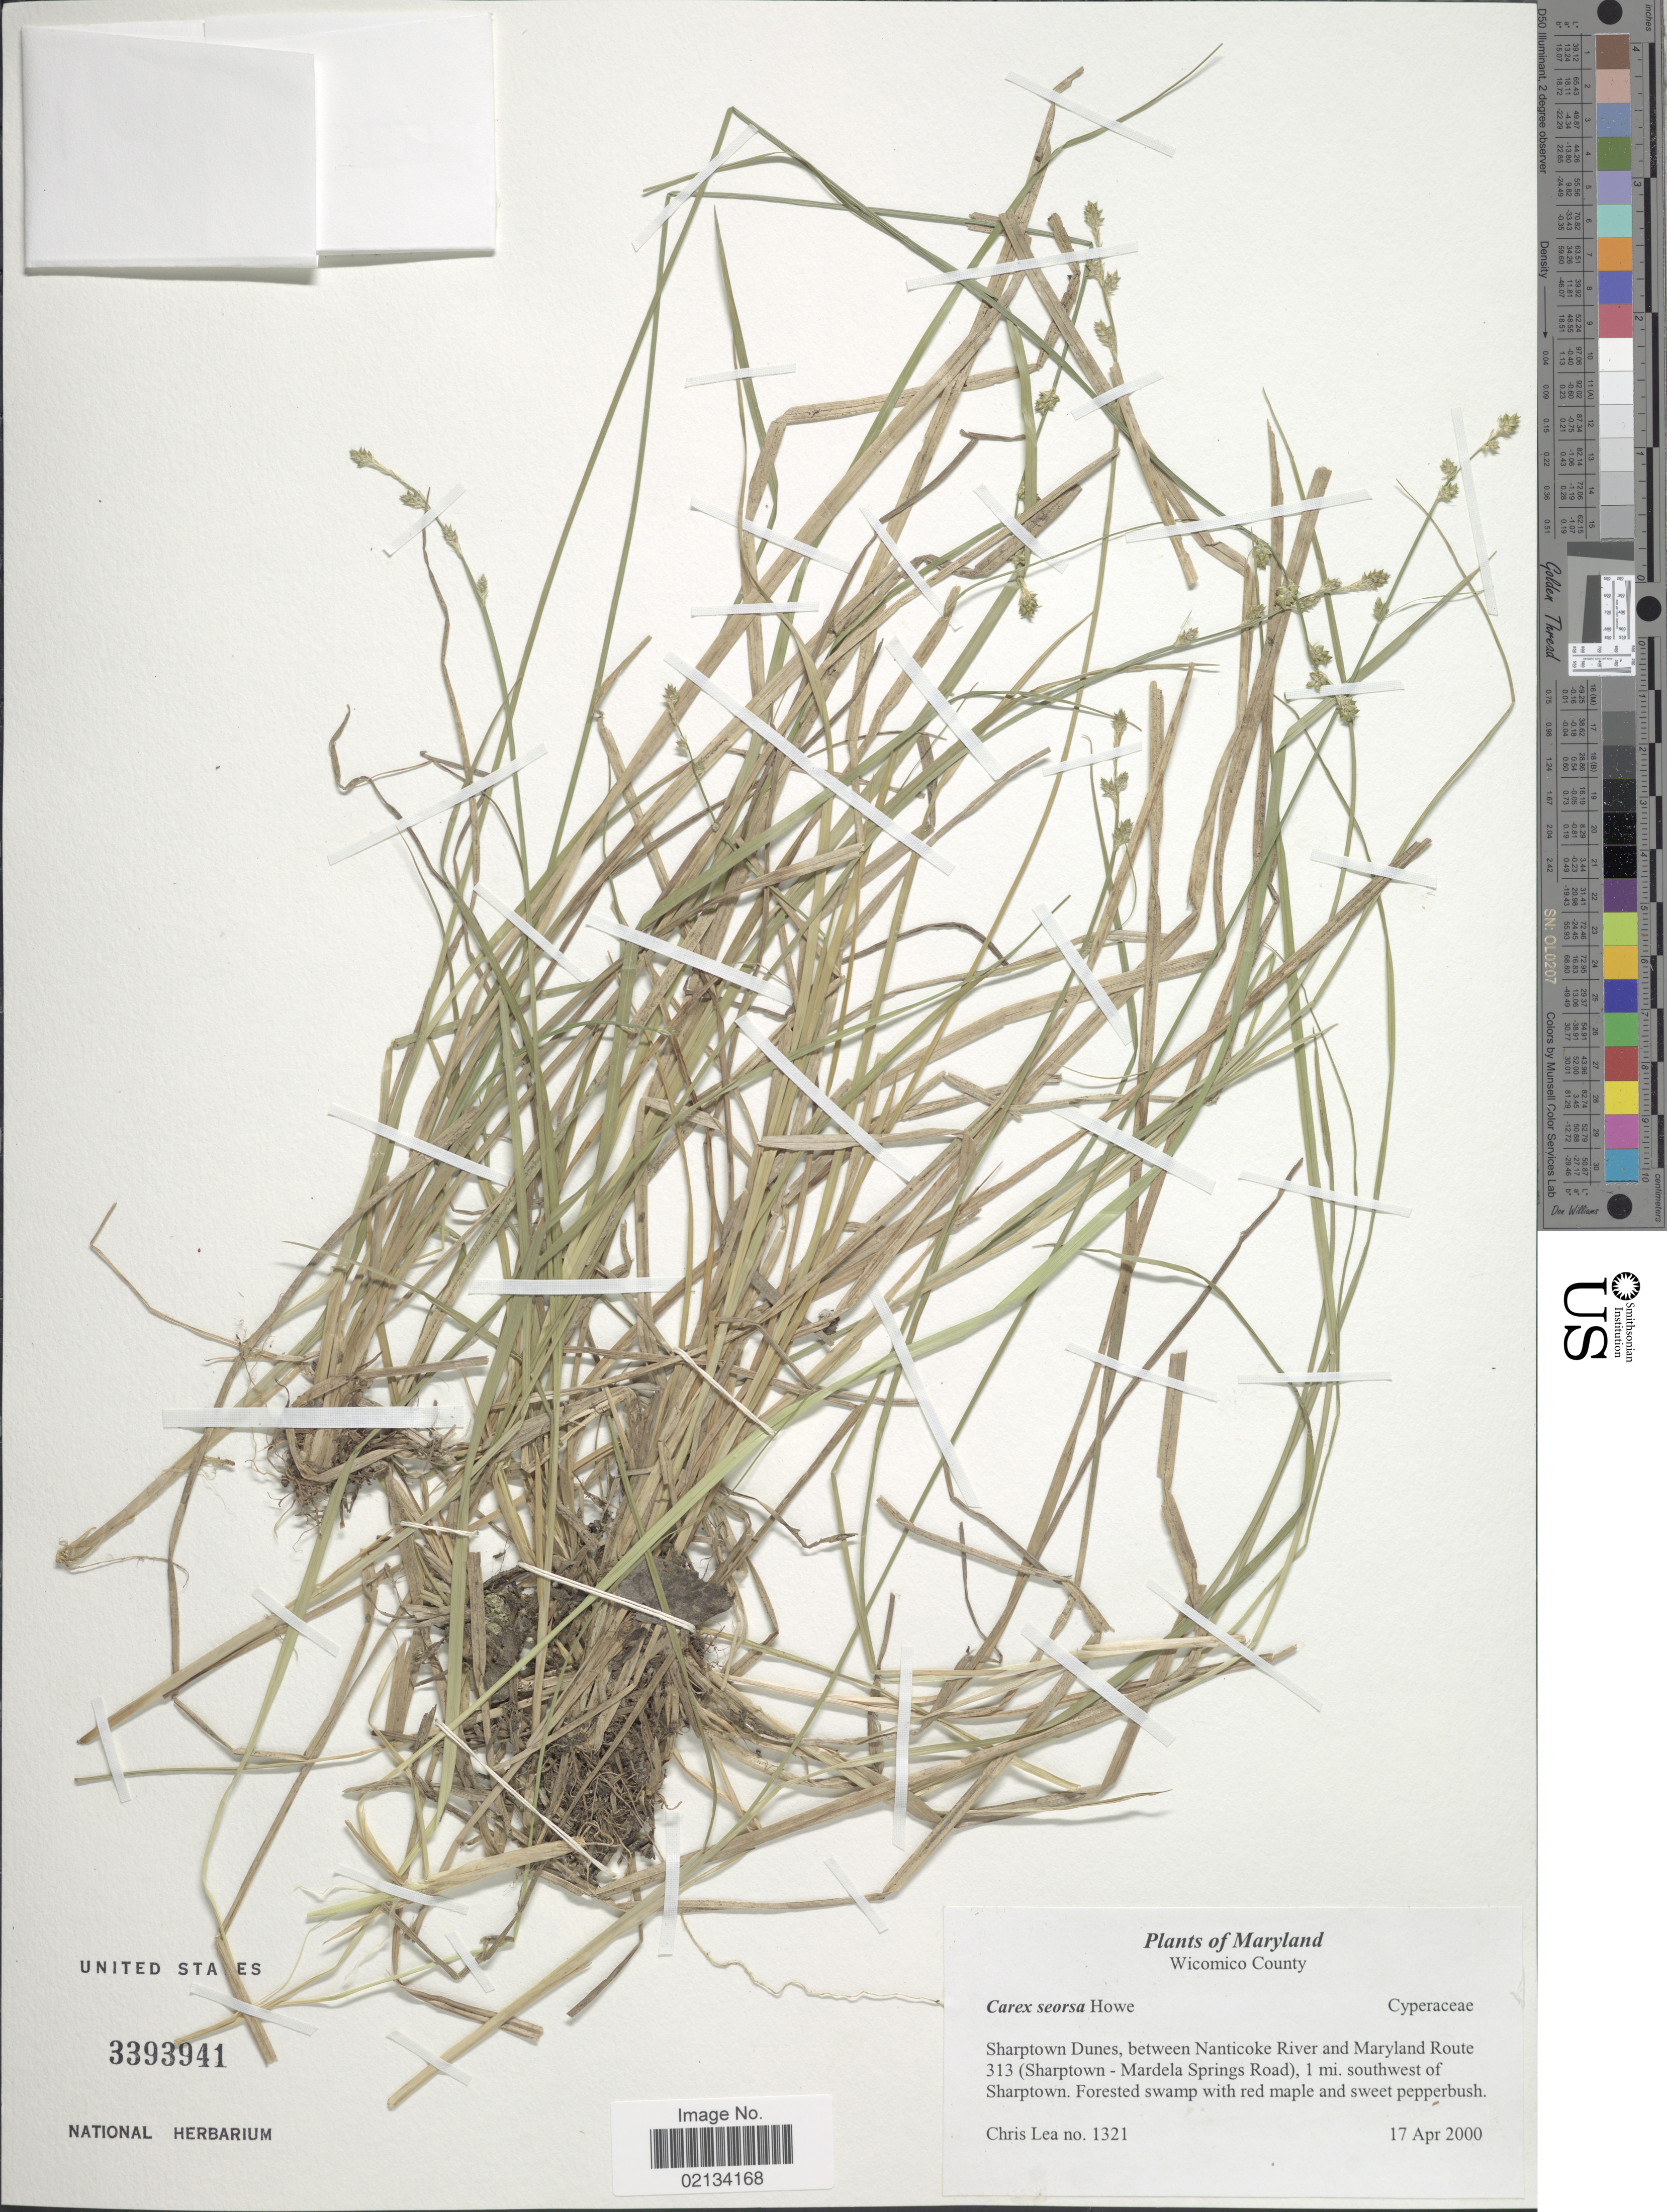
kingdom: Plantae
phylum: Tracheophyta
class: Liliopsida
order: Poales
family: Cyperaceae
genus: Carex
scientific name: Carex seorsa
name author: Howe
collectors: C. Lea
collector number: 1321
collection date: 2000-04-17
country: United States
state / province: Maryland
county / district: Wicomico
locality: Wicomico County, Sharpwtown Dunes, between Nanticoke River and Maryland Route 313 (Sharptown-Mardela Springs Road), 1 mi. southwest of Sharptown, forested swamp.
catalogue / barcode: US 3393941